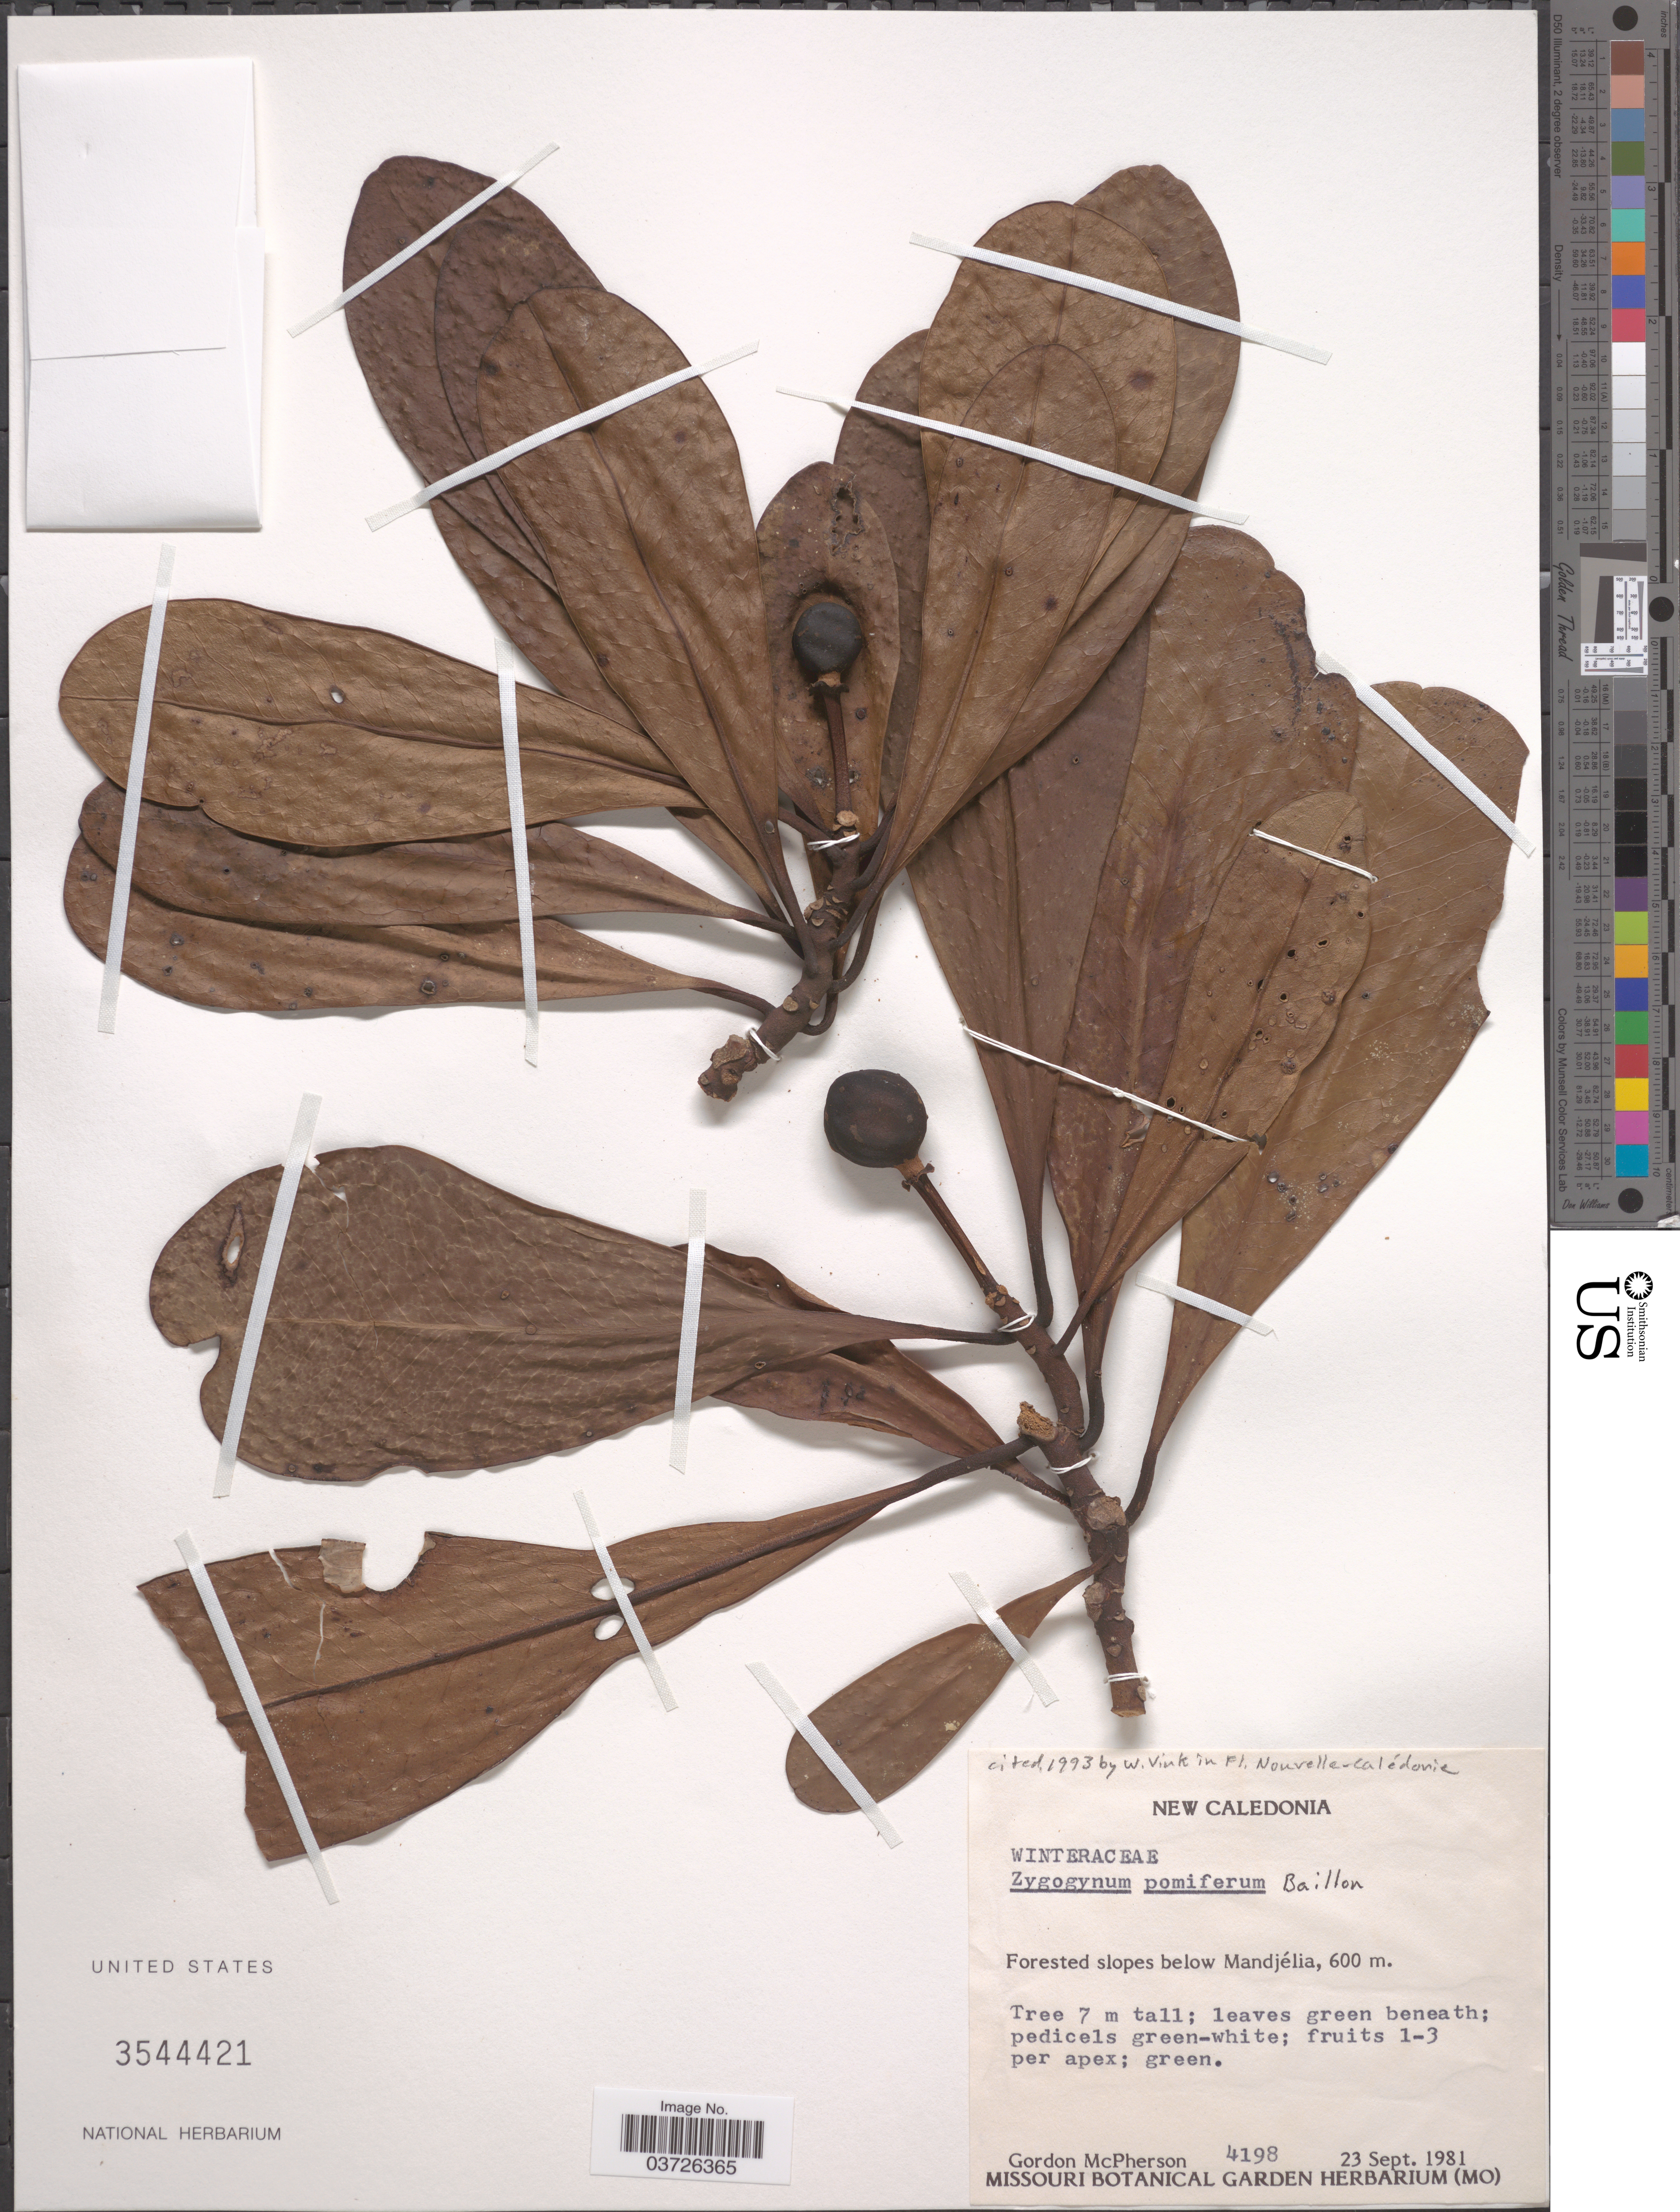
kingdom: Plantae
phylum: Tracheophyta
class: Magnoliopsida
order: Canellales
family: Winteraceae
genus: Zygogynum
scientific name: Zygogynum pomiferum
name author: Baill.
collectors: G. D. McPherson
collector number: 4198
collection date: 1981-09-23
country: New Caledonia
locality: Forested slopes below Mandjélia.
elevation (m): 600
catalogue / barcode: US 3544421